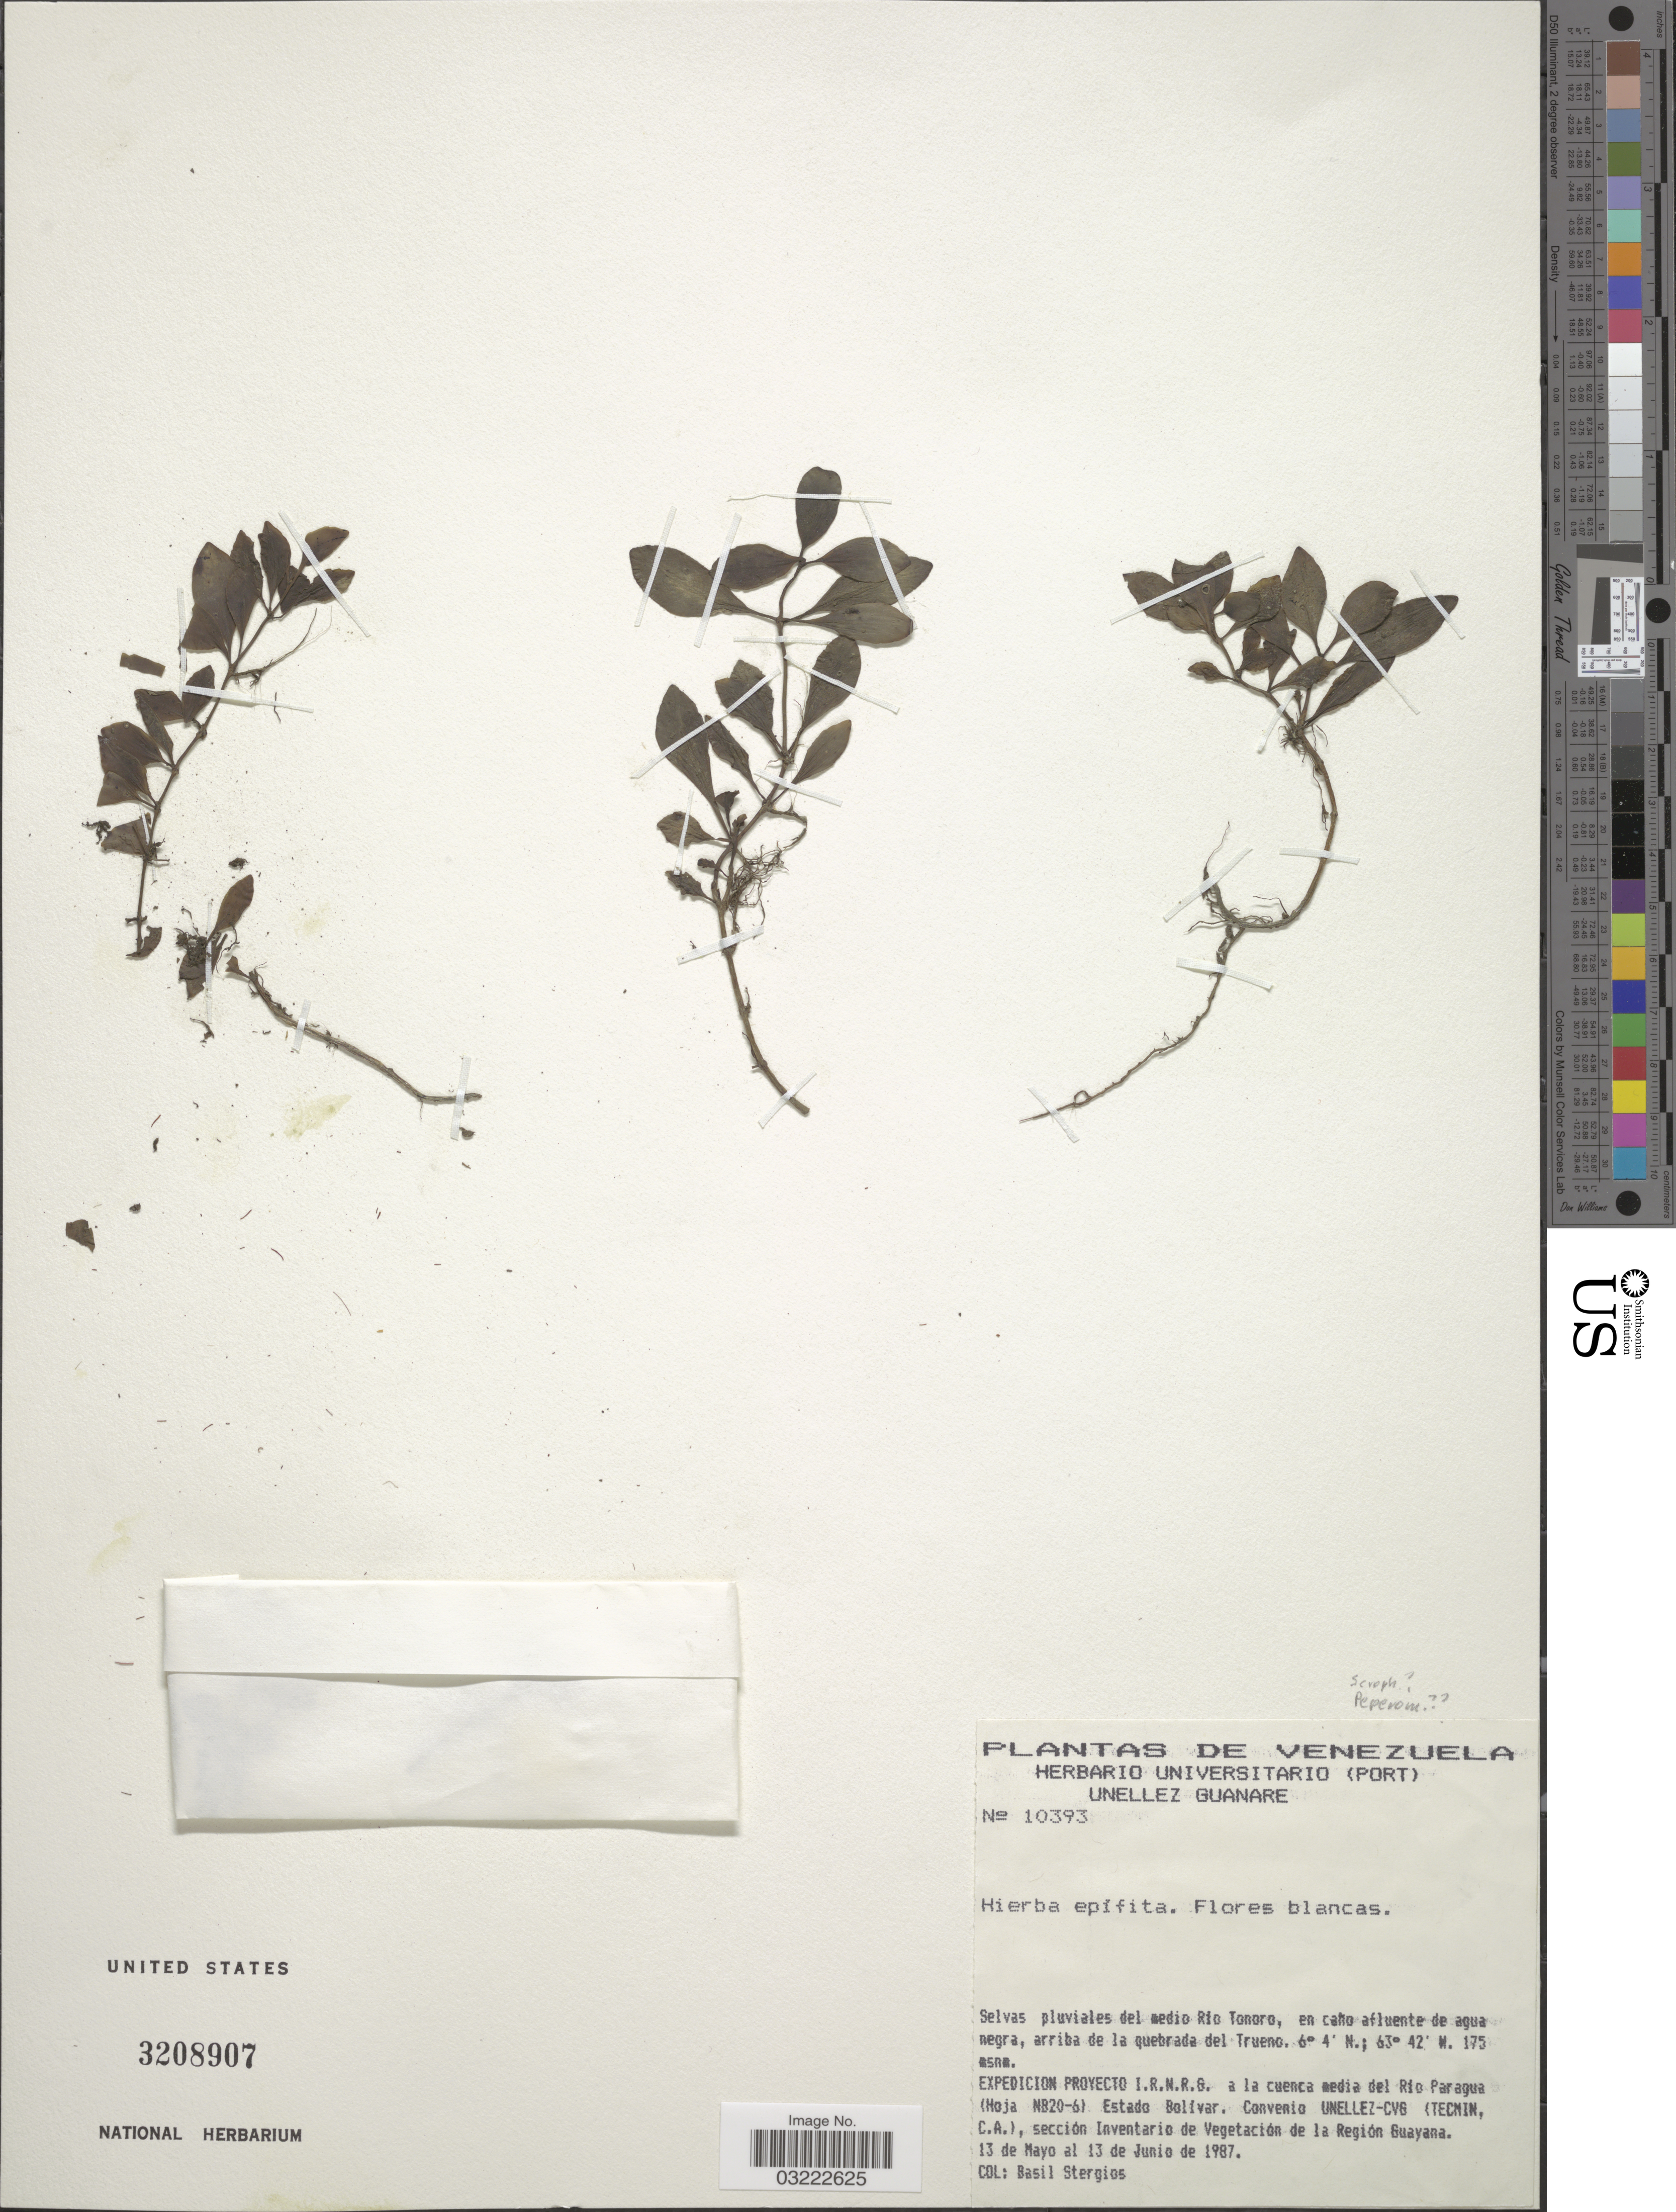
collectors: B. G. Stergios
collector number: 10393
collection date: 1987-05-13/1987-06-13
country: Venezuela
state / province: Bolivar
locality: Rio Tonoro, en caño afluente de agua negra, arriba de la quebrada del Trueno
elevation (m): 175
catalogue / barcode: US 3208907